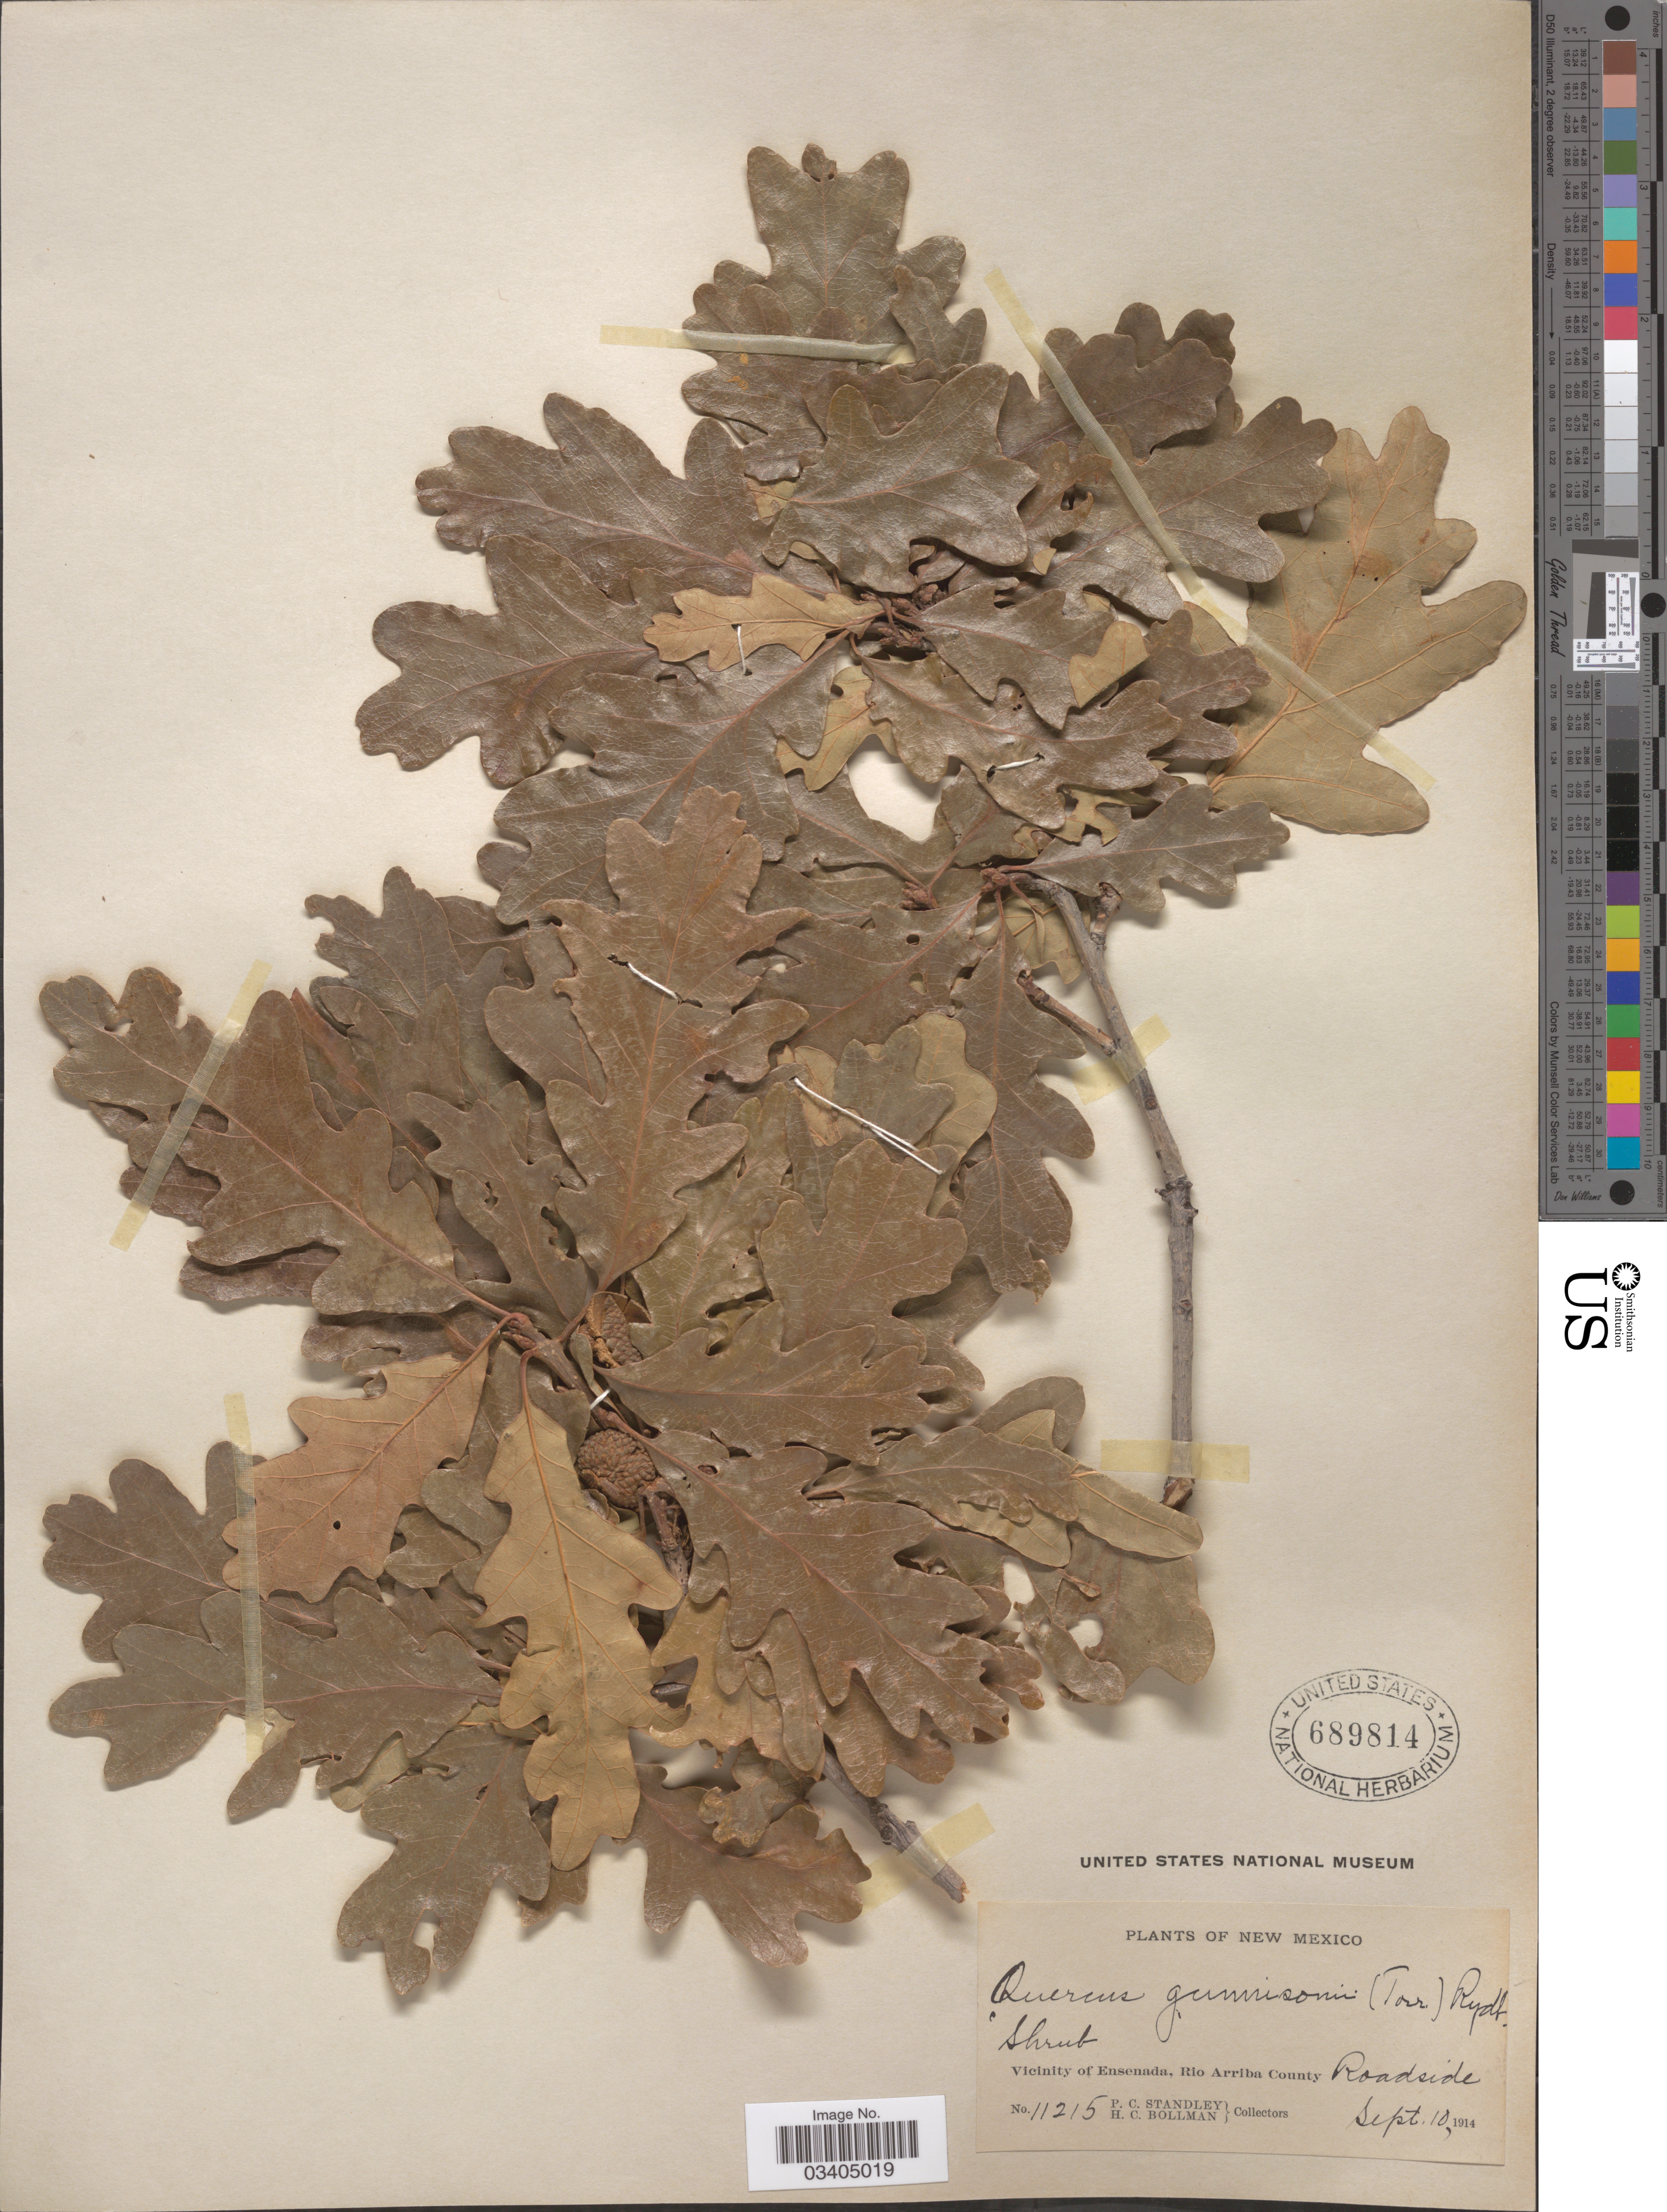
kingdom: Plantae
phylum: Tracheophyta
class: Magnoliopsida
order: Fagales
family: Fagaceae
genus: Quercus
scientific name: Quercus gambelii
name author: Nutt.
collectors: P. C. Standley & H. C. Bollman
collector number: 11215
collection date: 1914-09-10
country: United States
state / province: New Mexico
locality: Vicinity of Ensenada, Rio Arriba County.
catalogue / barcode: US 689814